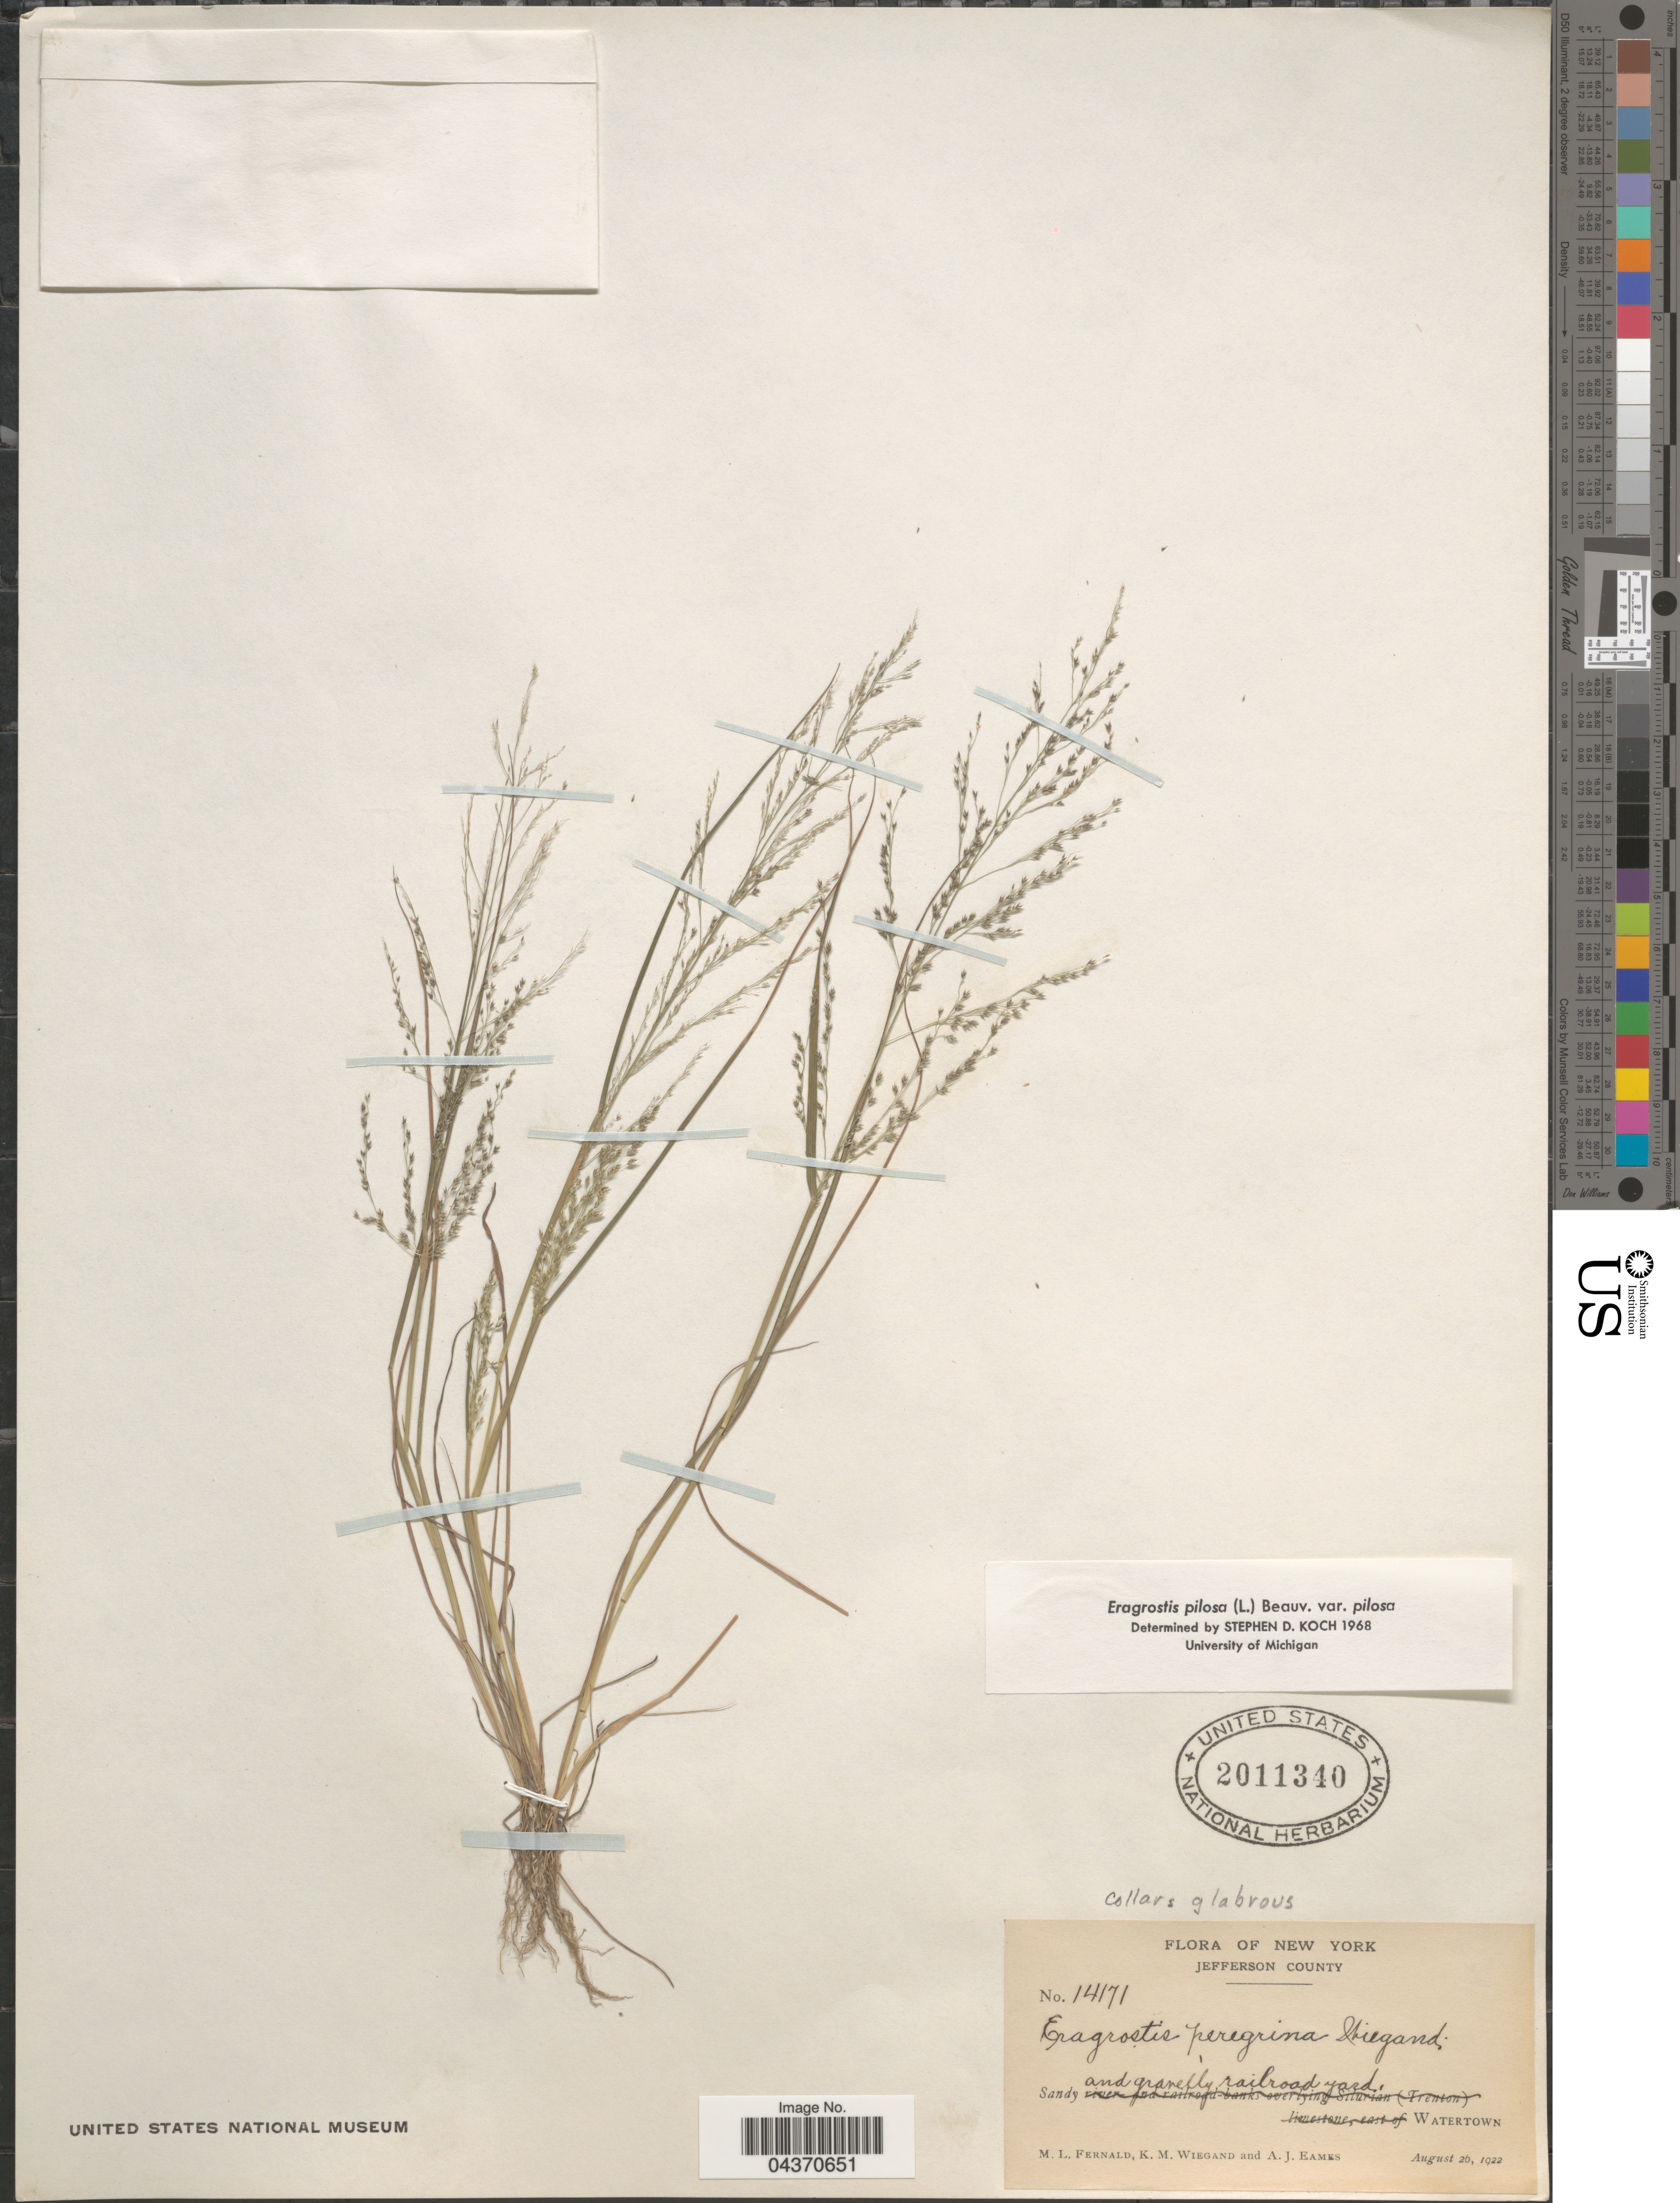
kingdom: Plantae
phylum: Tracheophyta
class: Liliopsida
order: Poales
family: Poaceae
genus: Eragrostis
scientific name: Eragrostis pilosa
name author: (L.) P. Beauv.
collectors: M. L. Fernald, K. M. Wiegand & A. J. Eames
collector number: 14171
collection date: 1922-08-20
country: United States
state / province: New York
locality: Jefferson County. Sandy and gravelly railroad yard. Watertown.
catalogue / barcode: US 2011340